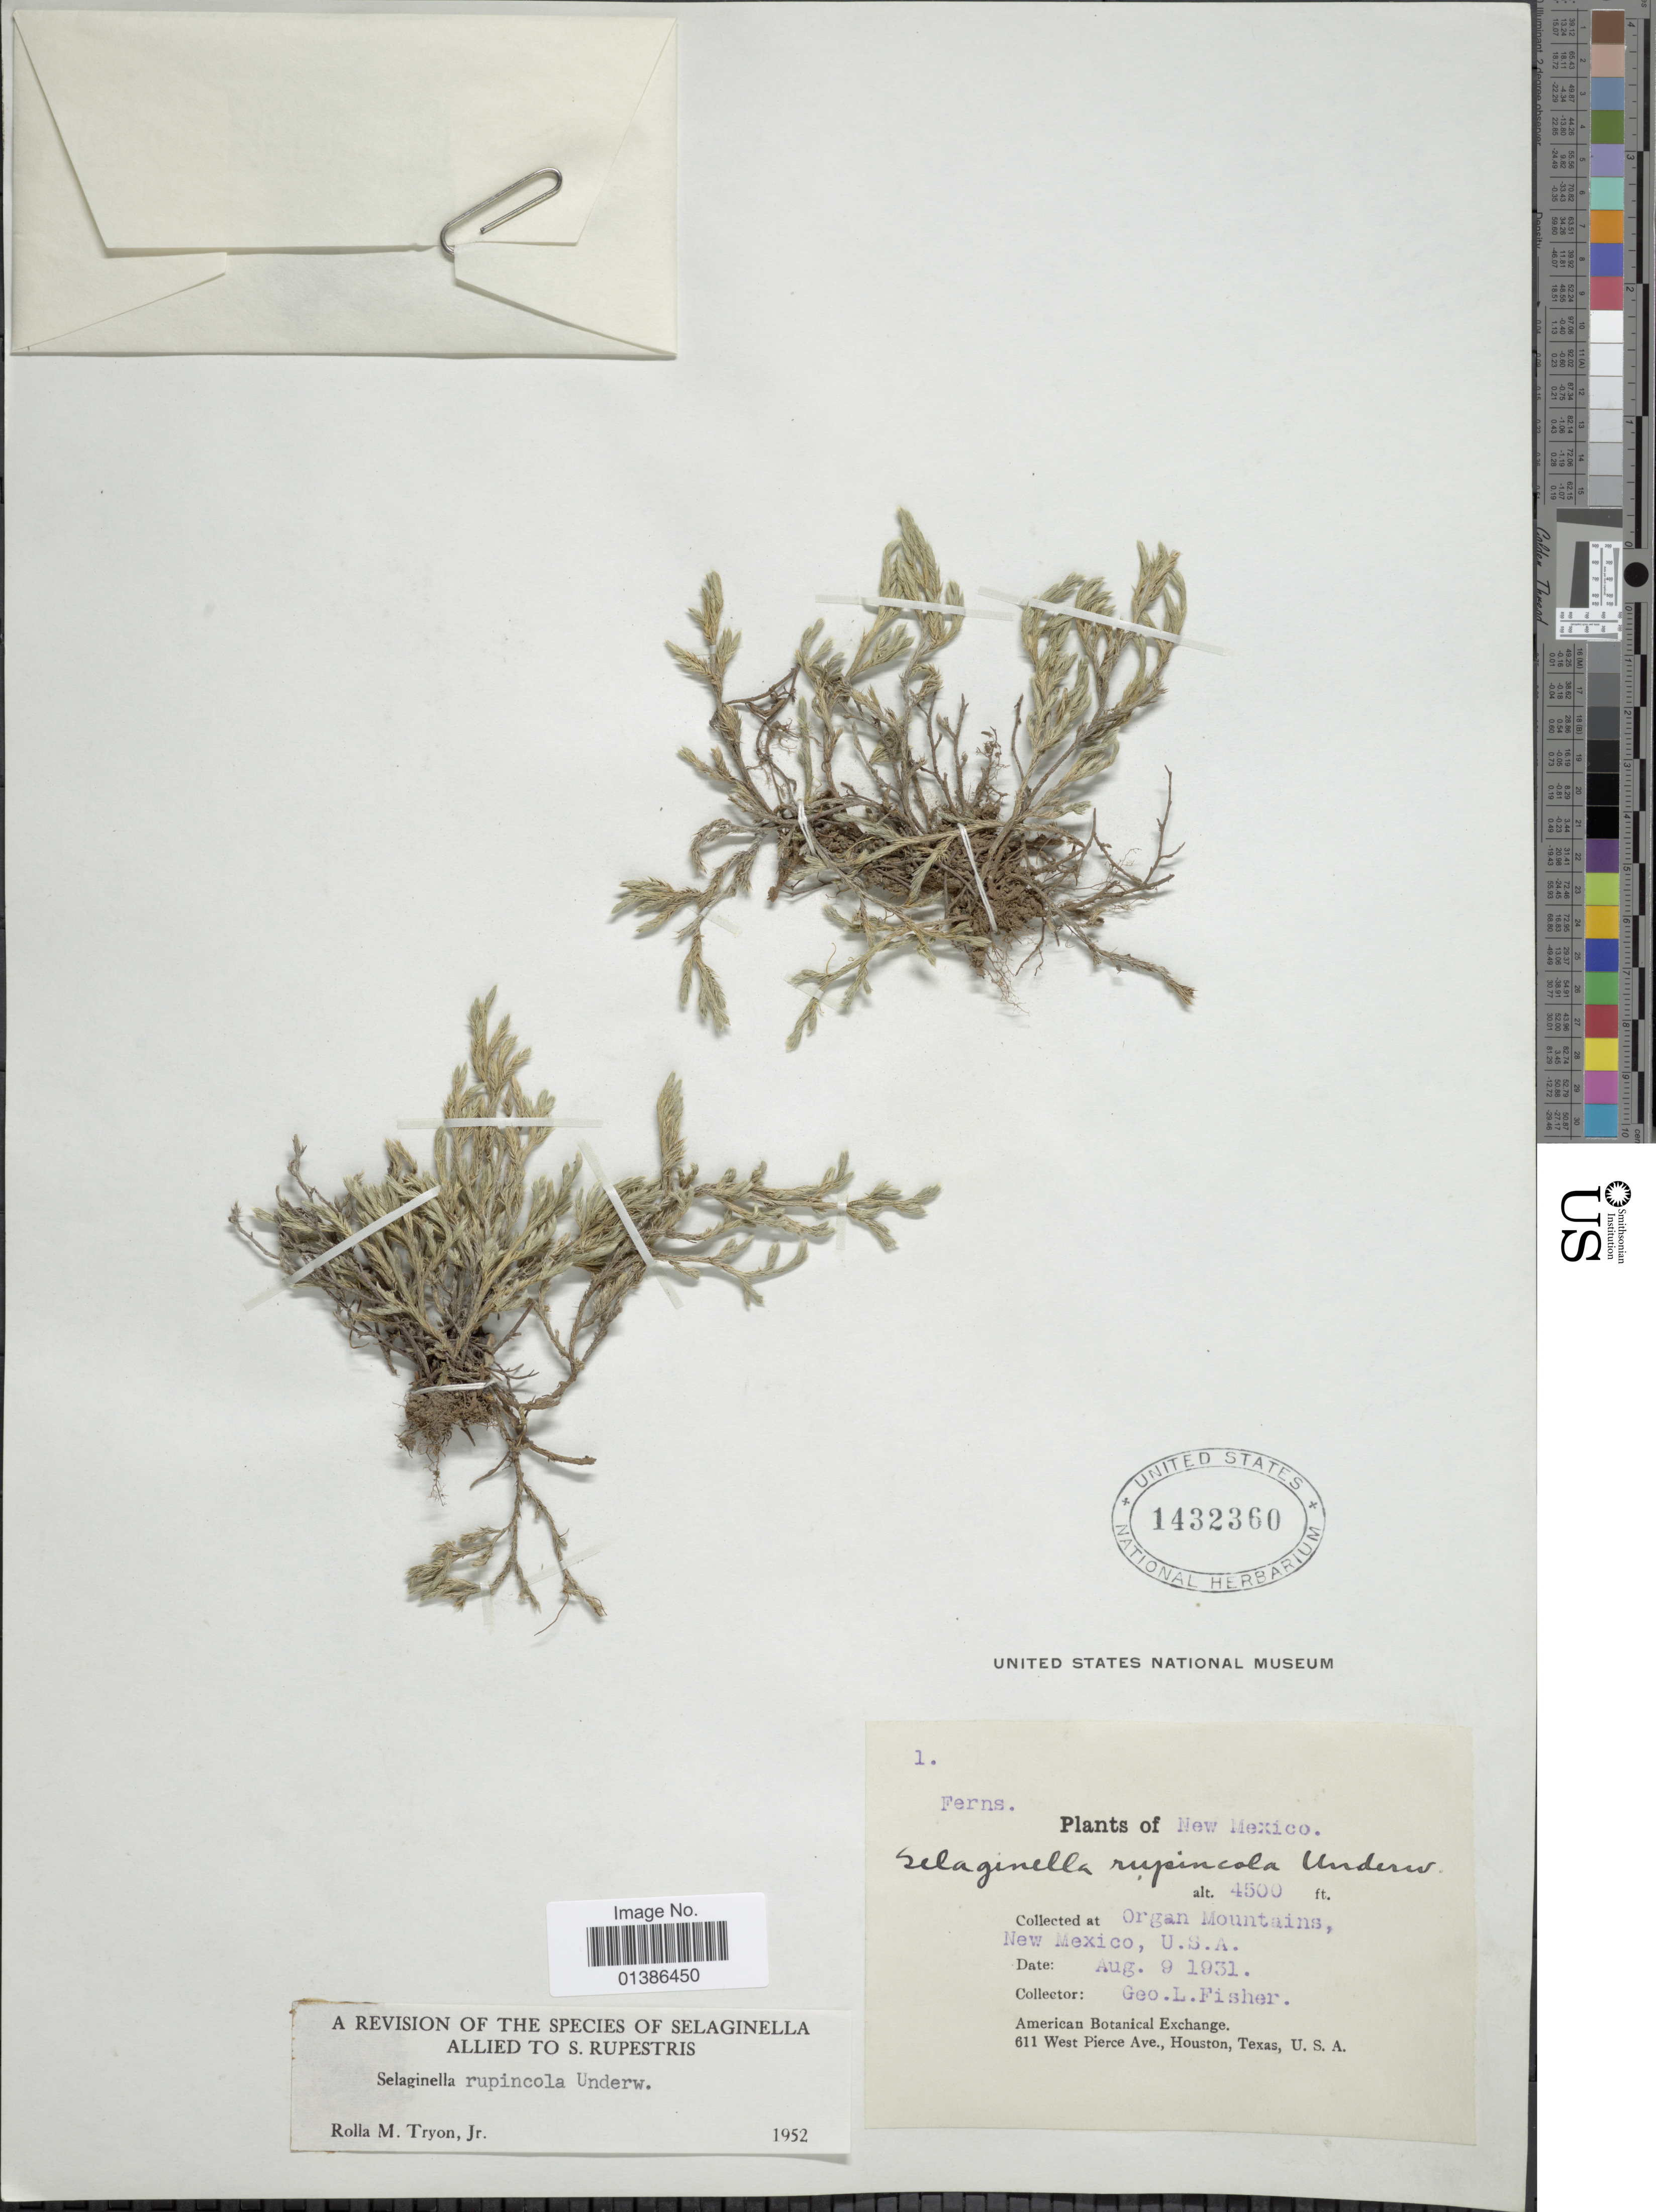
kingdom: Plantae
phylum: Tracheophyta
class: Lycopodiopsida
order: Selaginellales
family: Selaginellaceae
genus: Selaginella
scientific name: Selaginella rupincola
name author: Underw.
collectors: G. L. Fisher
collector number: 1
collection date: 1931-08-09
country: United States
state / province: New Mexico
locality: Organ Mountains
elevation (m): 1372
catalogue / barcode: US 1432360